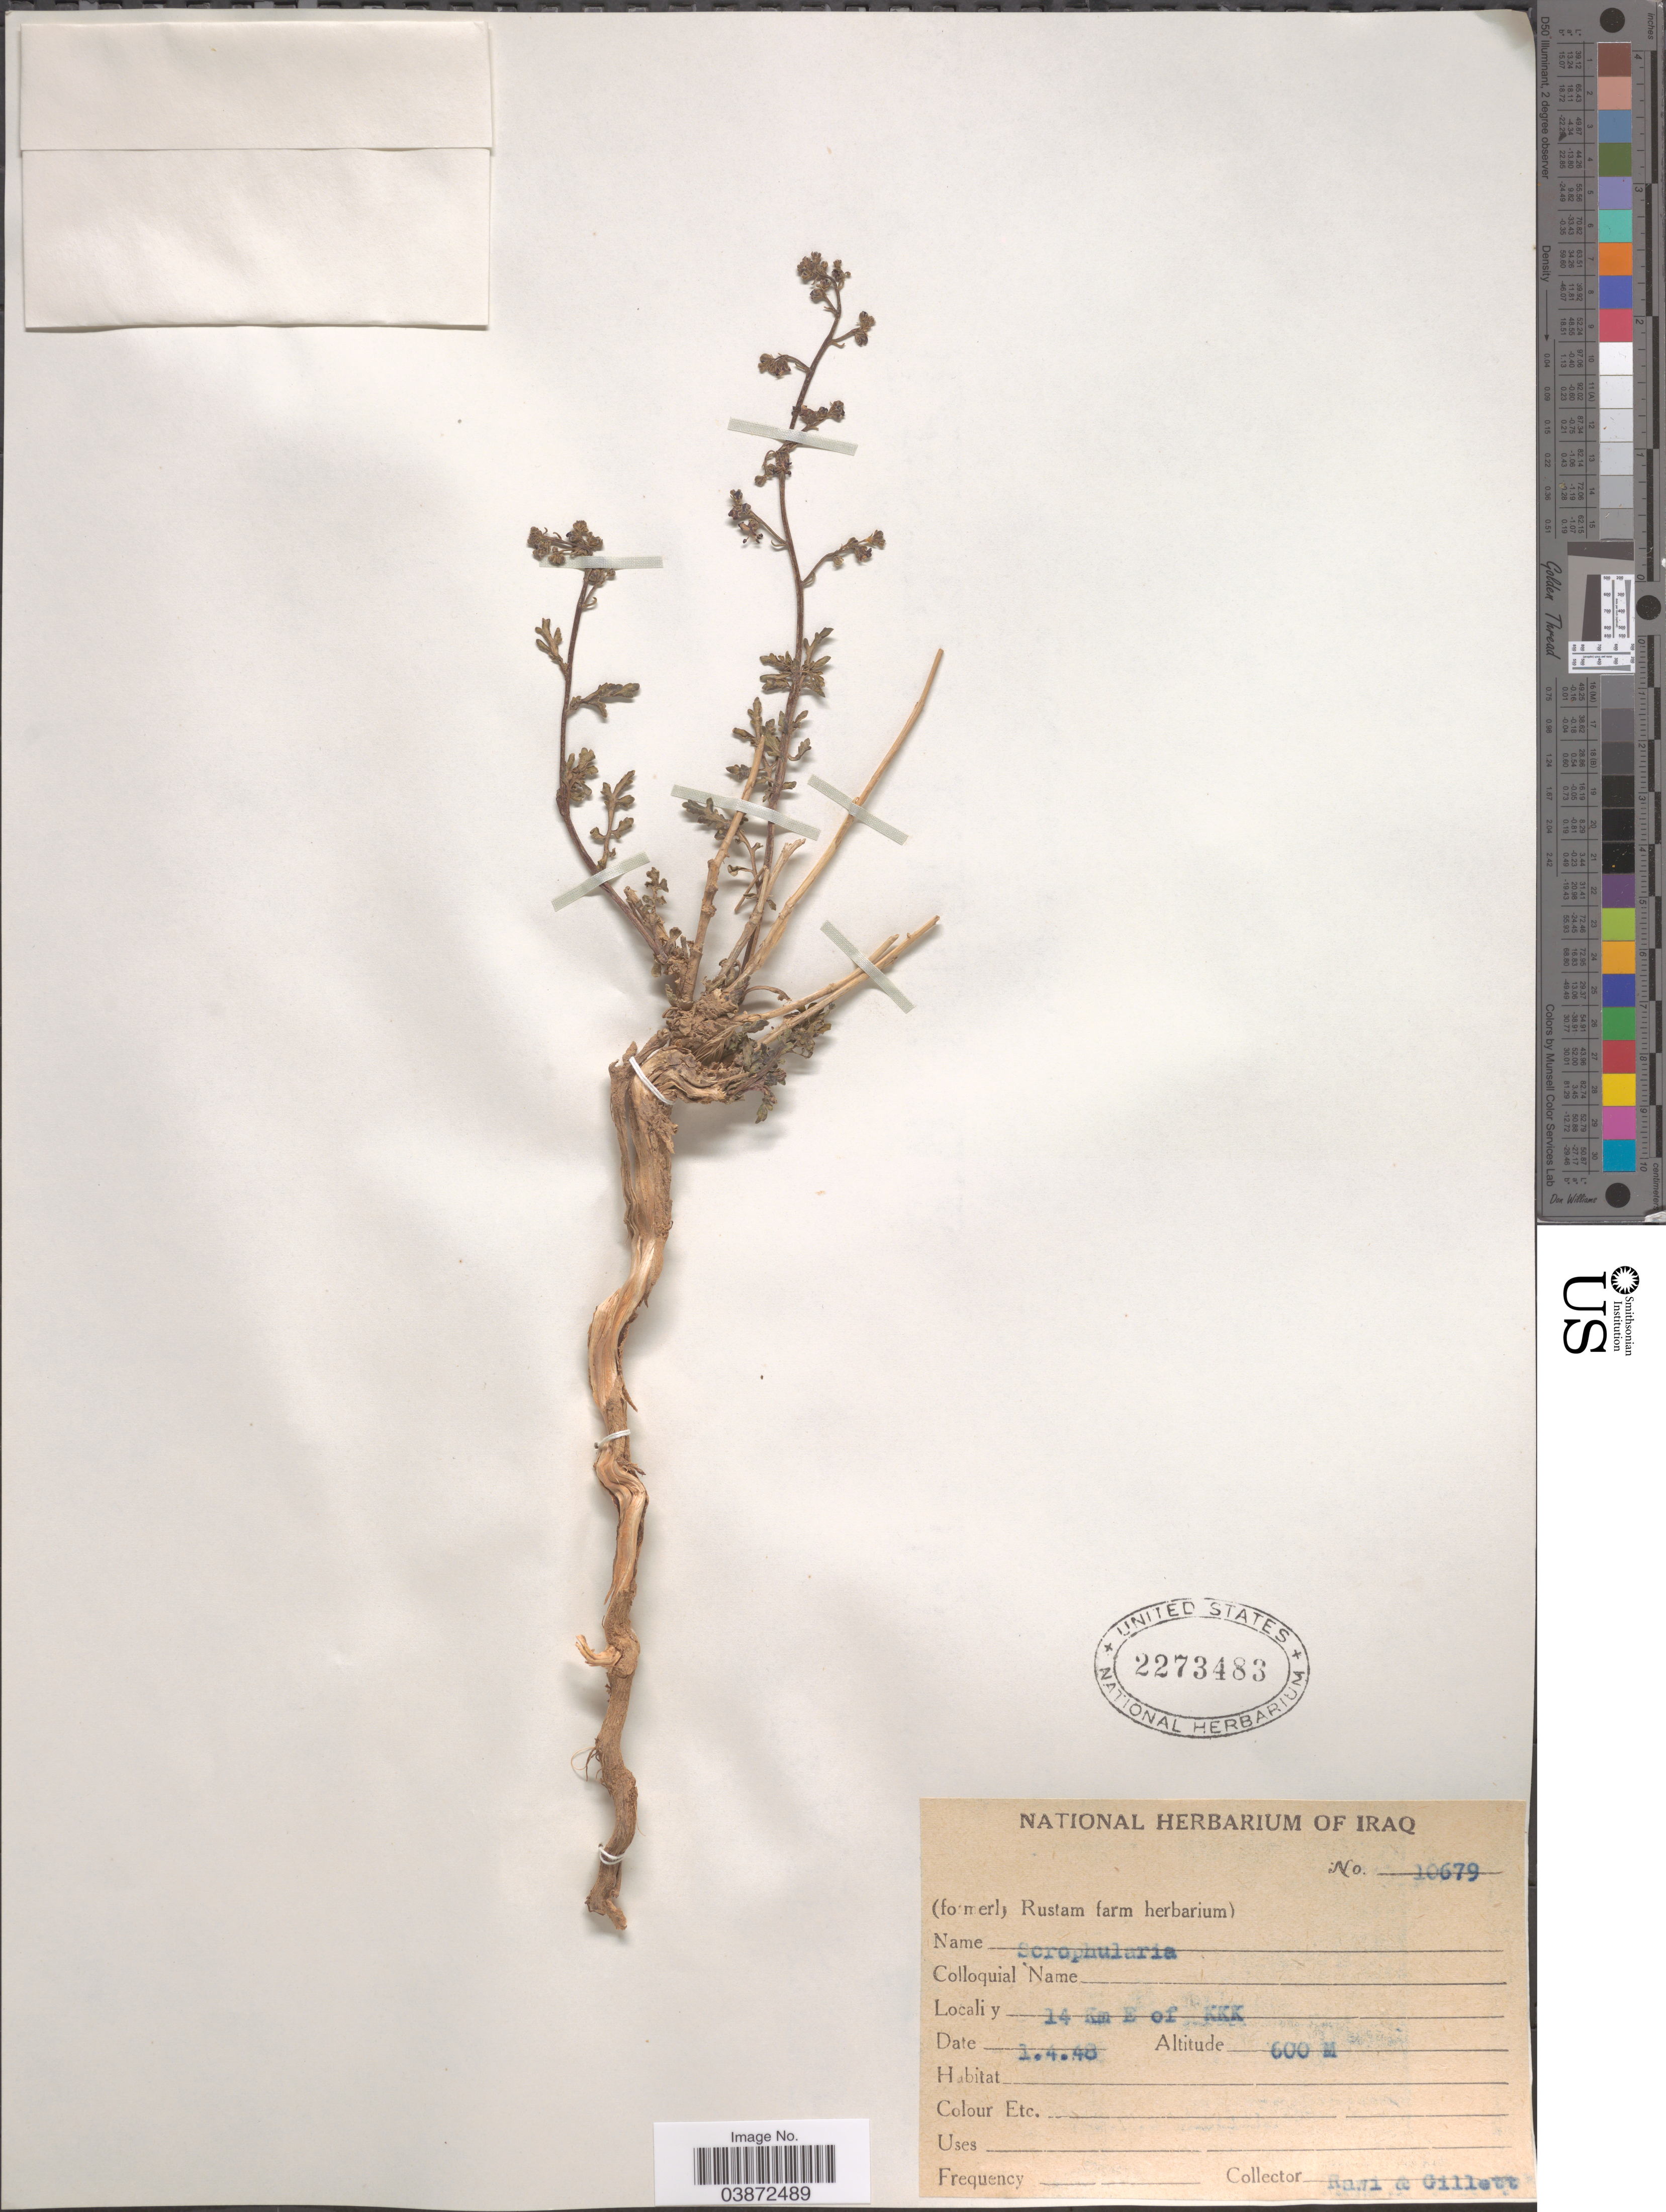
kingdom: Plantae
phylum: Tracheophyta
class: Magnoliopsida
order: Lamiales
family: Scrophulariaceae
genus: Scrophularia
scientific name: Scrophularia sp.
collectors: -. Rawi & Gillett, --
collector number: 10679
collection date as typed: Transcribed d/m/y: 1/4/48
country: Iraq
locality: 14 Km E of KKK.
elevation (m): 600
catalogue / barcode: US 2273483